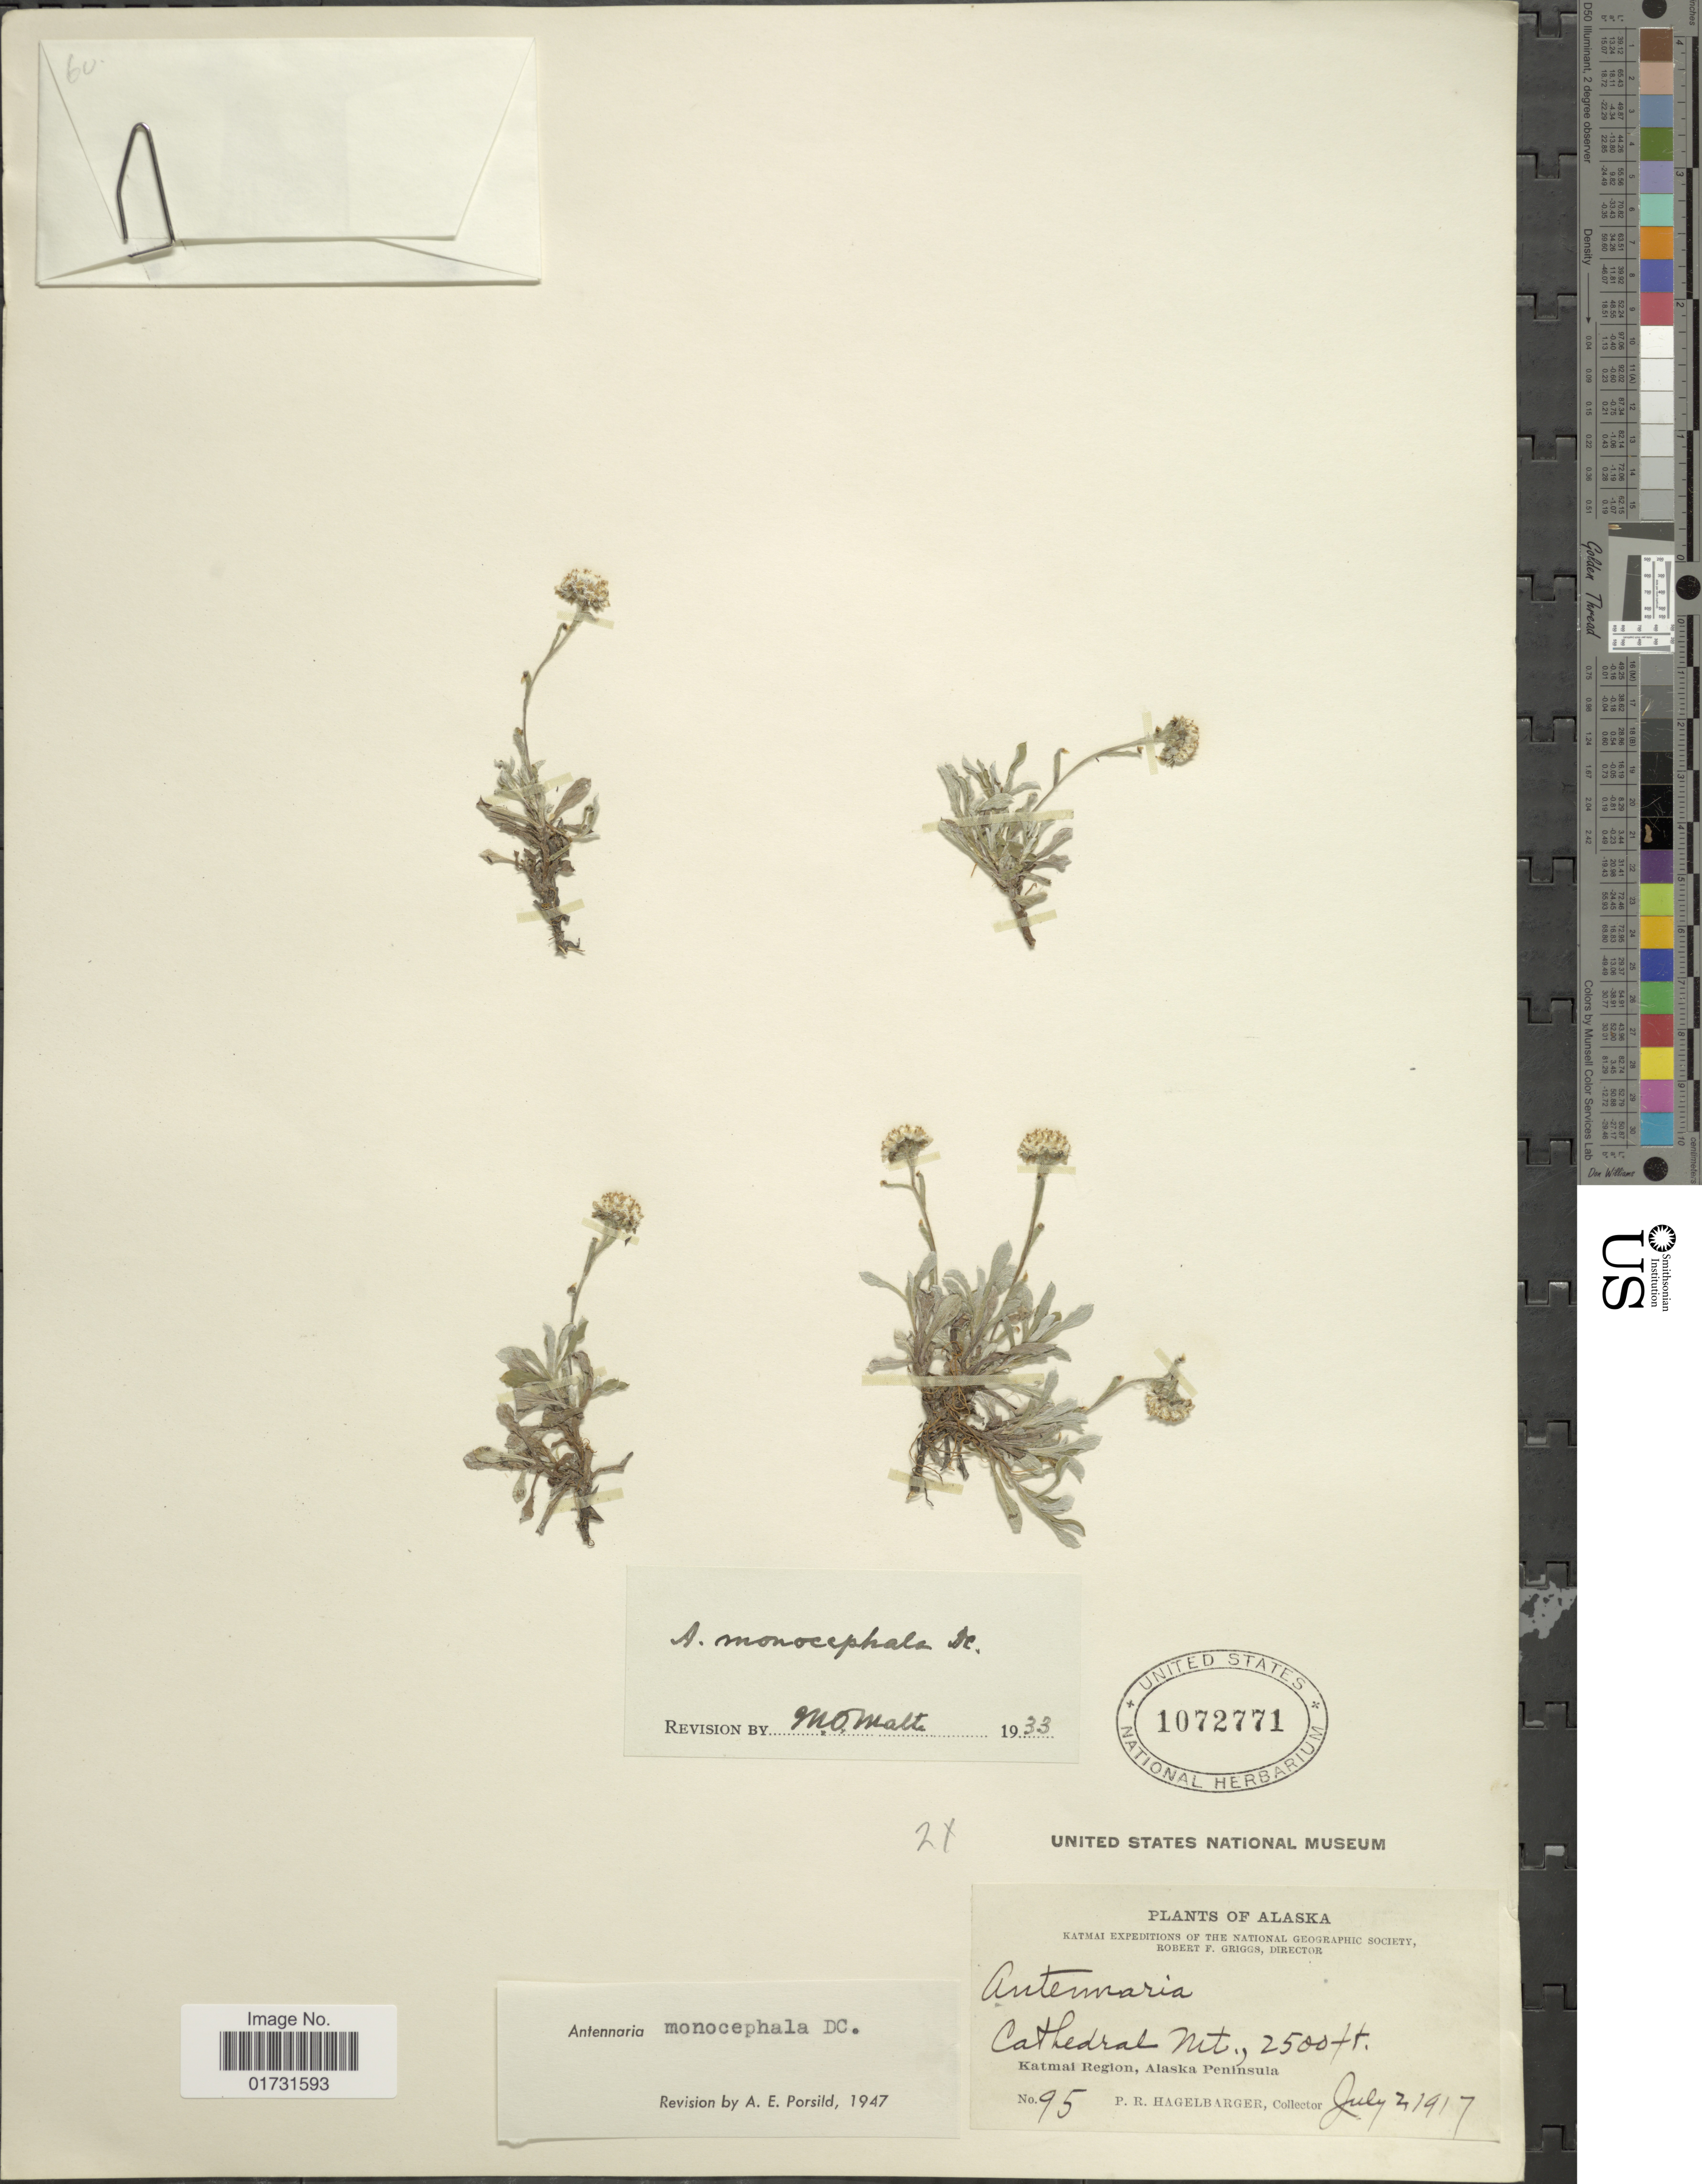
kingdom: Plantae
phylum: Tracheophyta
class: Magnoliopsida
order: Asterales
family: Asteraceae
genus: Antennaria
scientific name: Antennaria monocephala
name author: DC.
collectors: P. Hagelbarger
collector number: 95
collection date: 1917-07-20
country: United States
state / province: Alaska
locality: Katmai. Cathedral Mts., Katmai Region, Alaska Peninsula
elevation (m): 762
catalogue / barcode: US 1072771